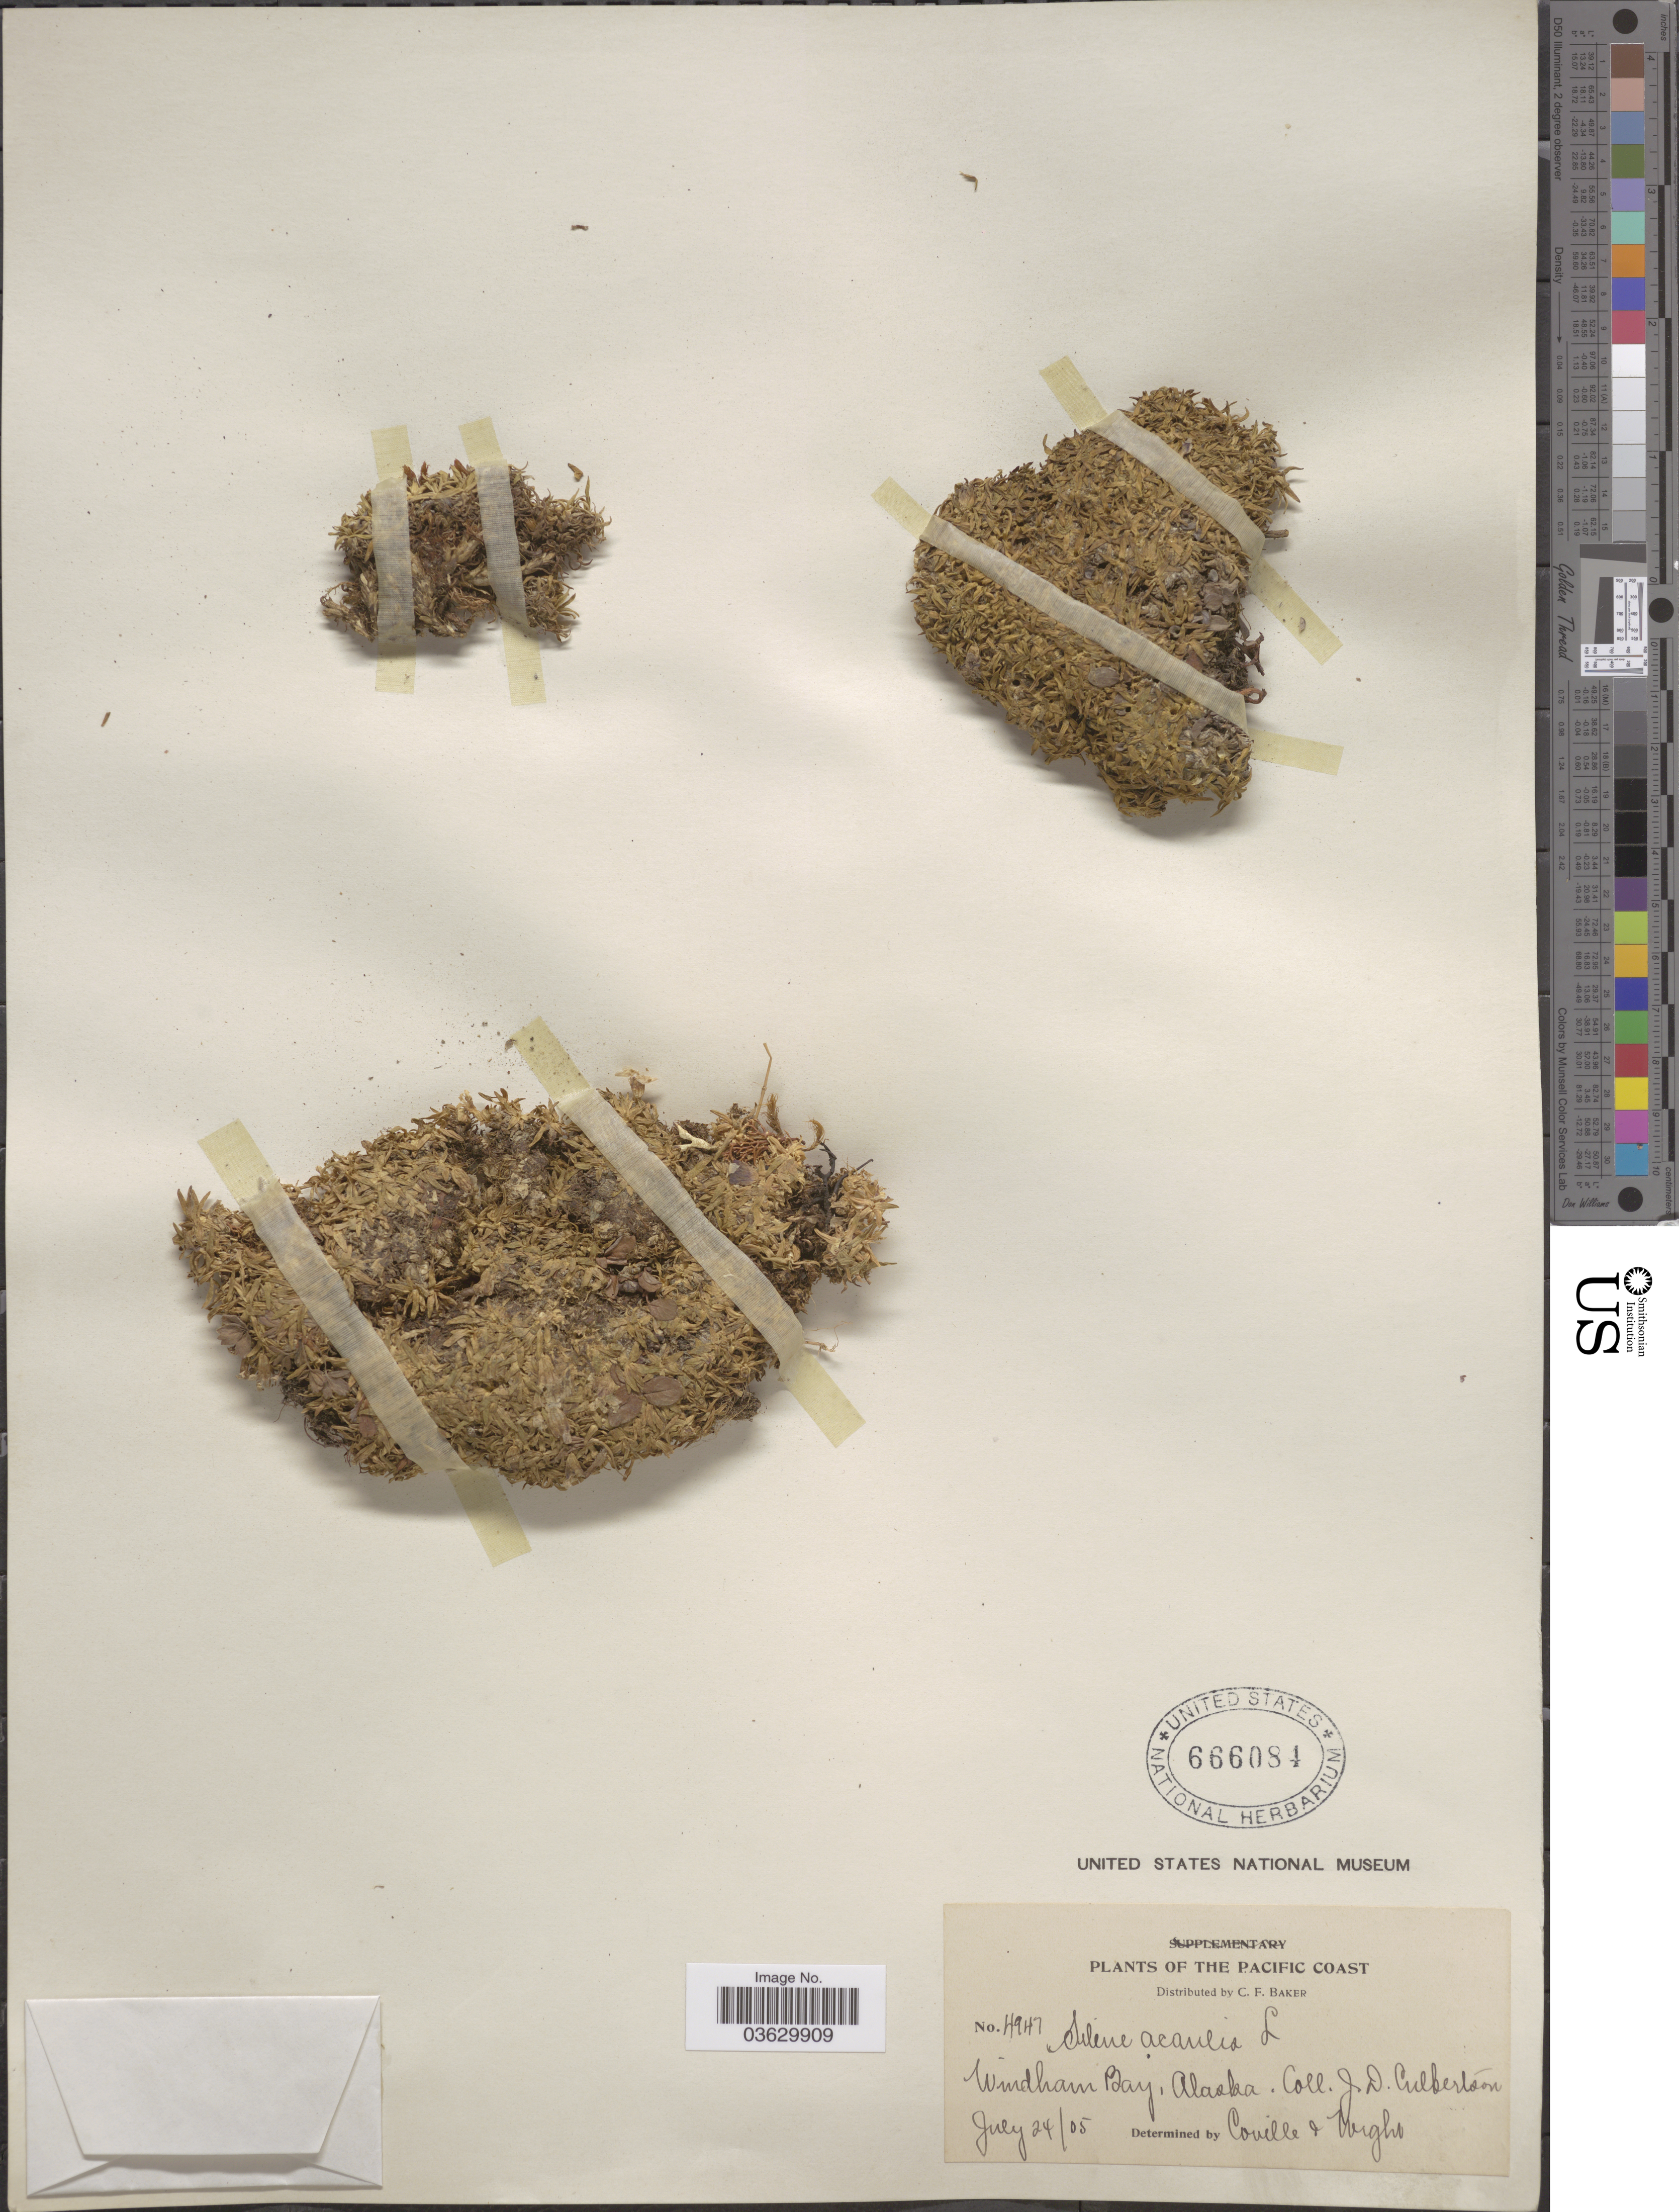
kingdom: Plantae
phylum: Tracheophyta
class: Magnoliopsida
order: Caryophyllales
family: Caryophyllaceae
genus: Silene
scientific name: Silene acaulis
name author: (L.) Jacq.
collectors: J. Culbertson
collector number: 4947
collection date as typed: Transcribed d/m/y: 24/7/5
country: United States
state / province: Alaska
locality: The Pacific Coast. Windham Bay.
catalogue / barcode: US 666084